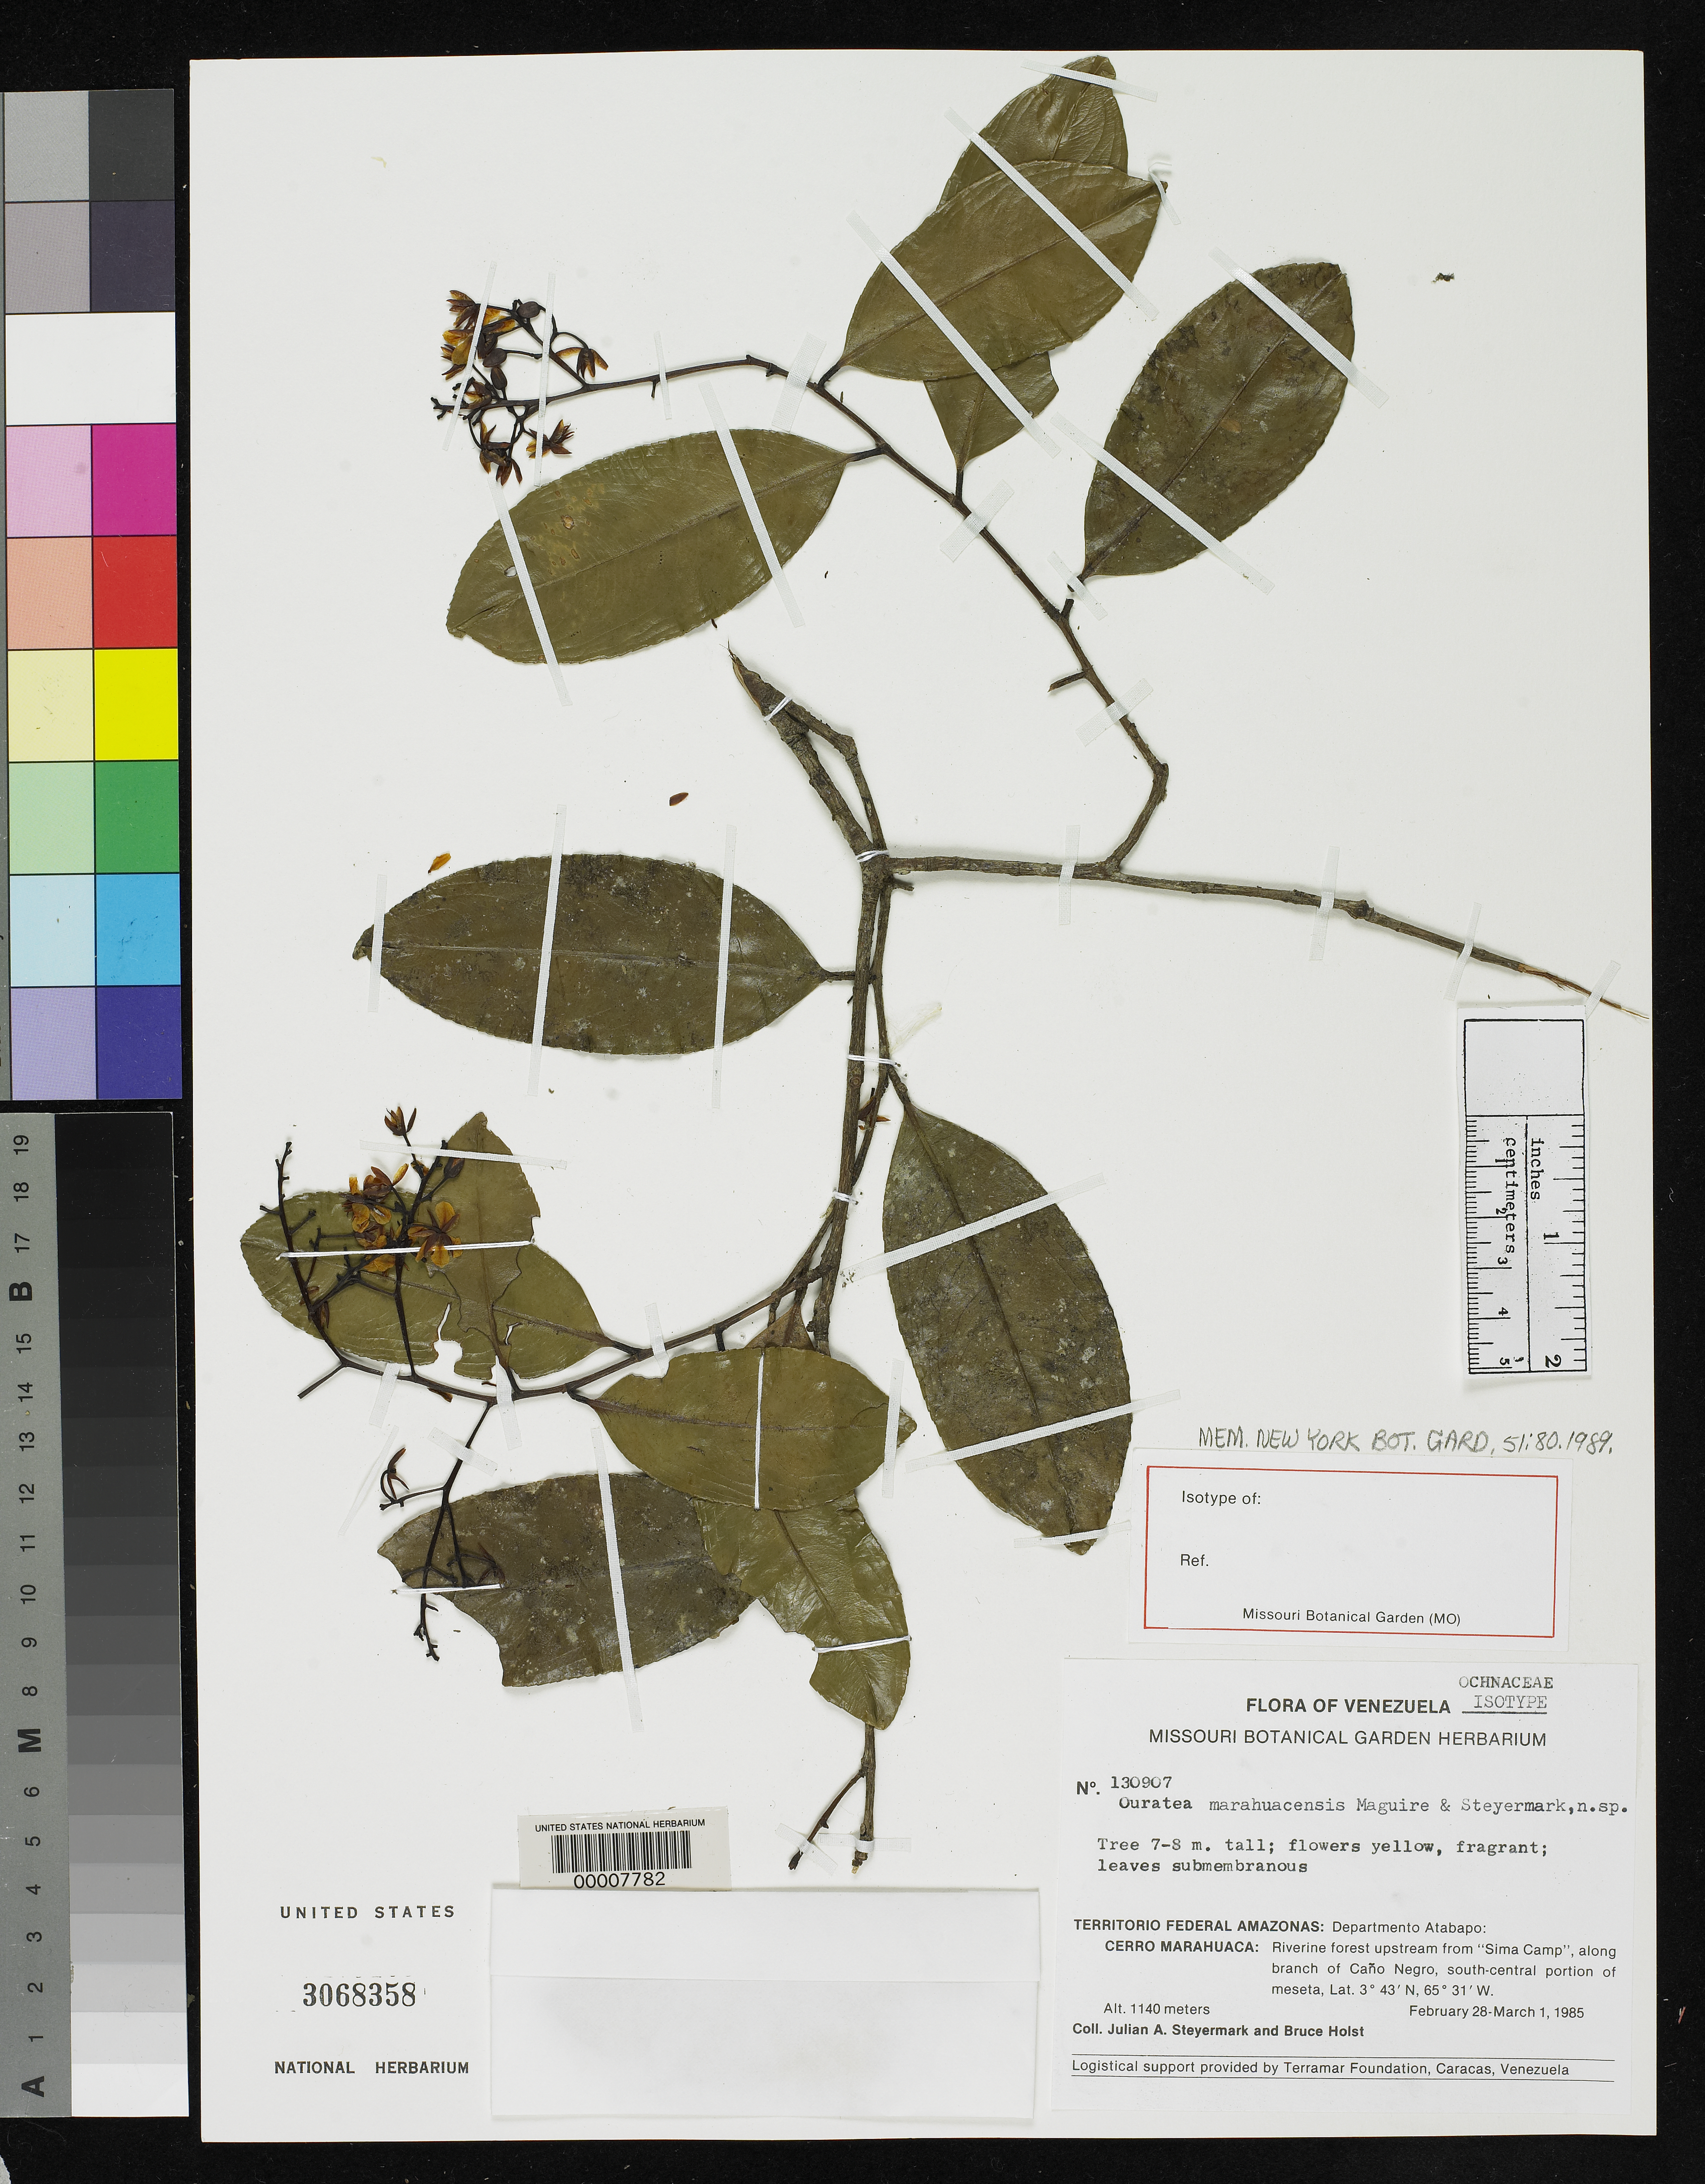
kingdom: Plantae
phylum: Tracheophyta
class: Magnoliopsida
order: Malpighiales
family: Ochnaceae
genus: Ouratea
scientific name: Ouratea marahuacensis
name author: Maguire & Steyerm.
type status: Isotype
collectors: J. Steyermark & B. Holst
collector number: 130907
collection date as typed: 01 Mar 1985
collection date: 1985-03-01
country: Venezuela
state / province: Amazonas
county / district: Atabapo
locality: Cerro Marahuaca, riverine forest from Sima Camp, along branch of Cano Negro, S-central portion of Meseta.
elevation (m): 1150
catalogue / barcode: US 3068358